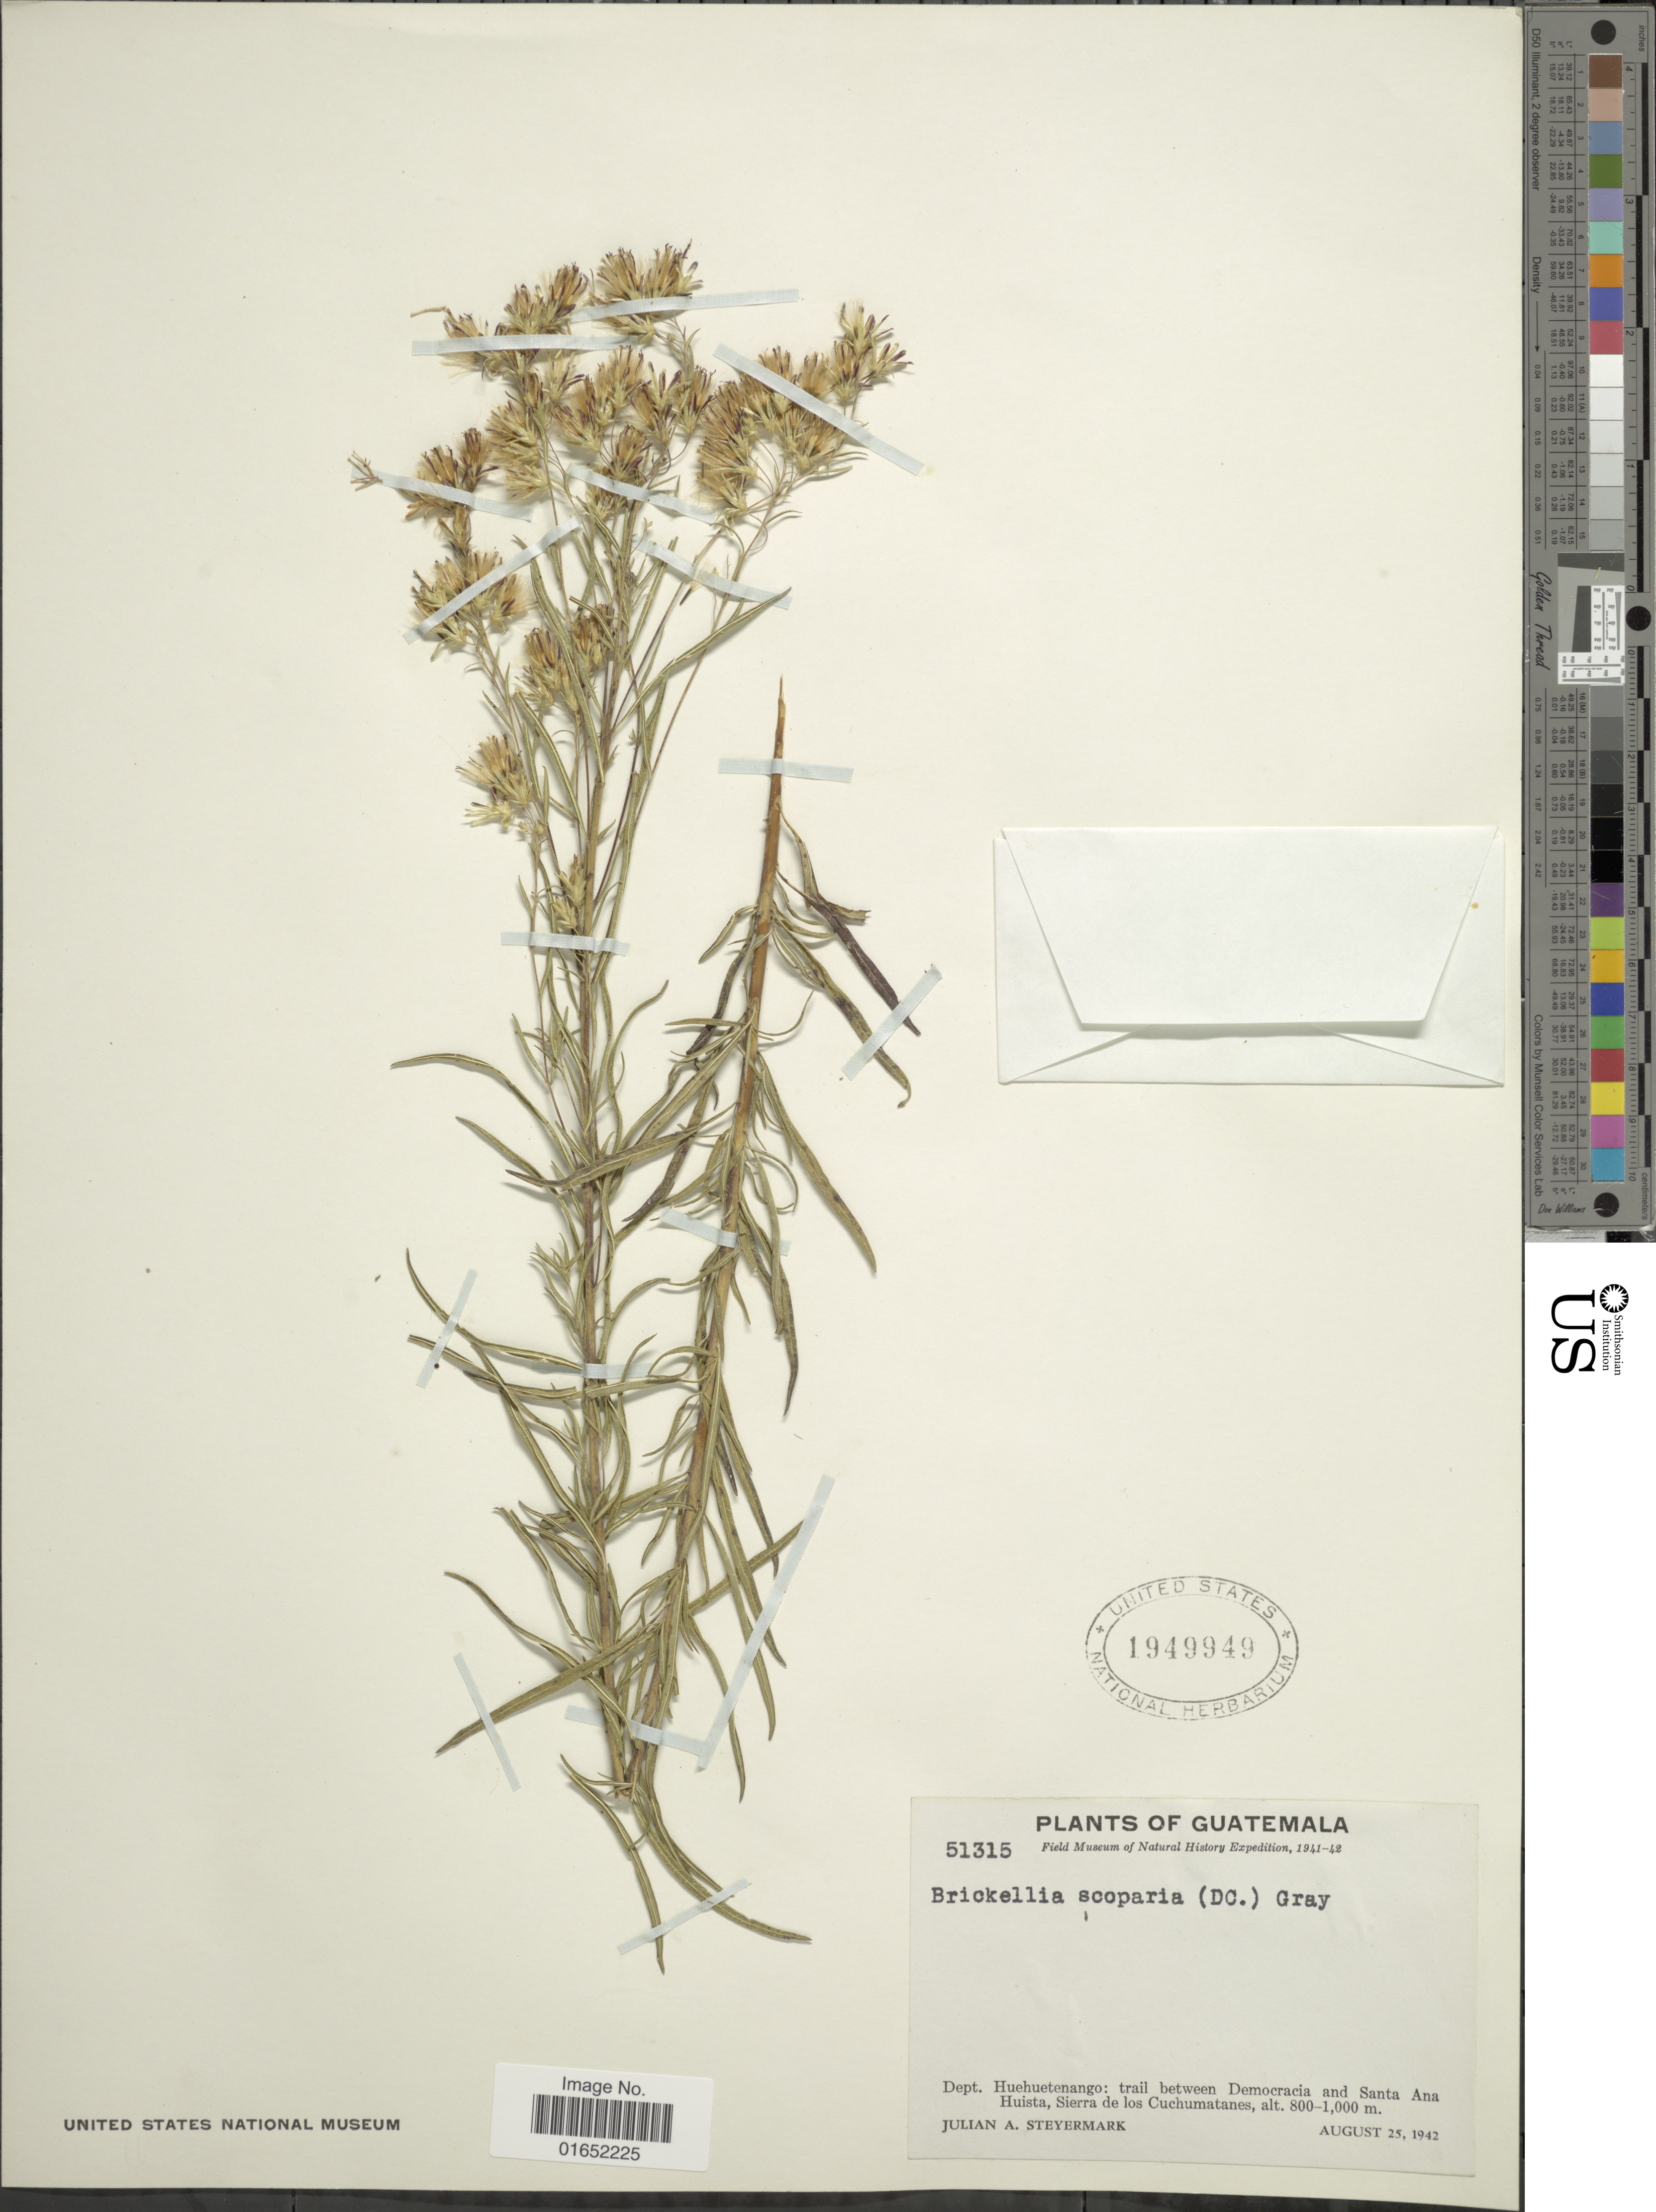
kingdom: Plantae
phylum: Tracheophyta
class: Magnoliopsida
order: Asterales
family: Asteraceae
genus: Brickellia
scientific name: Brickellia scoparia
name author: (DC.) A. Gray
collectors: J. Steyermark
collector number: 51315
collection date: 1942-08-25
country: Guatemala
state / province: Huehuetenango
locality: Dept. Huehuetenango: trail between Democracia and Santa Ana Huista, Sierra de los Cuchumatanes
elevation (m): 800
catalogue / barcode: US 1949949